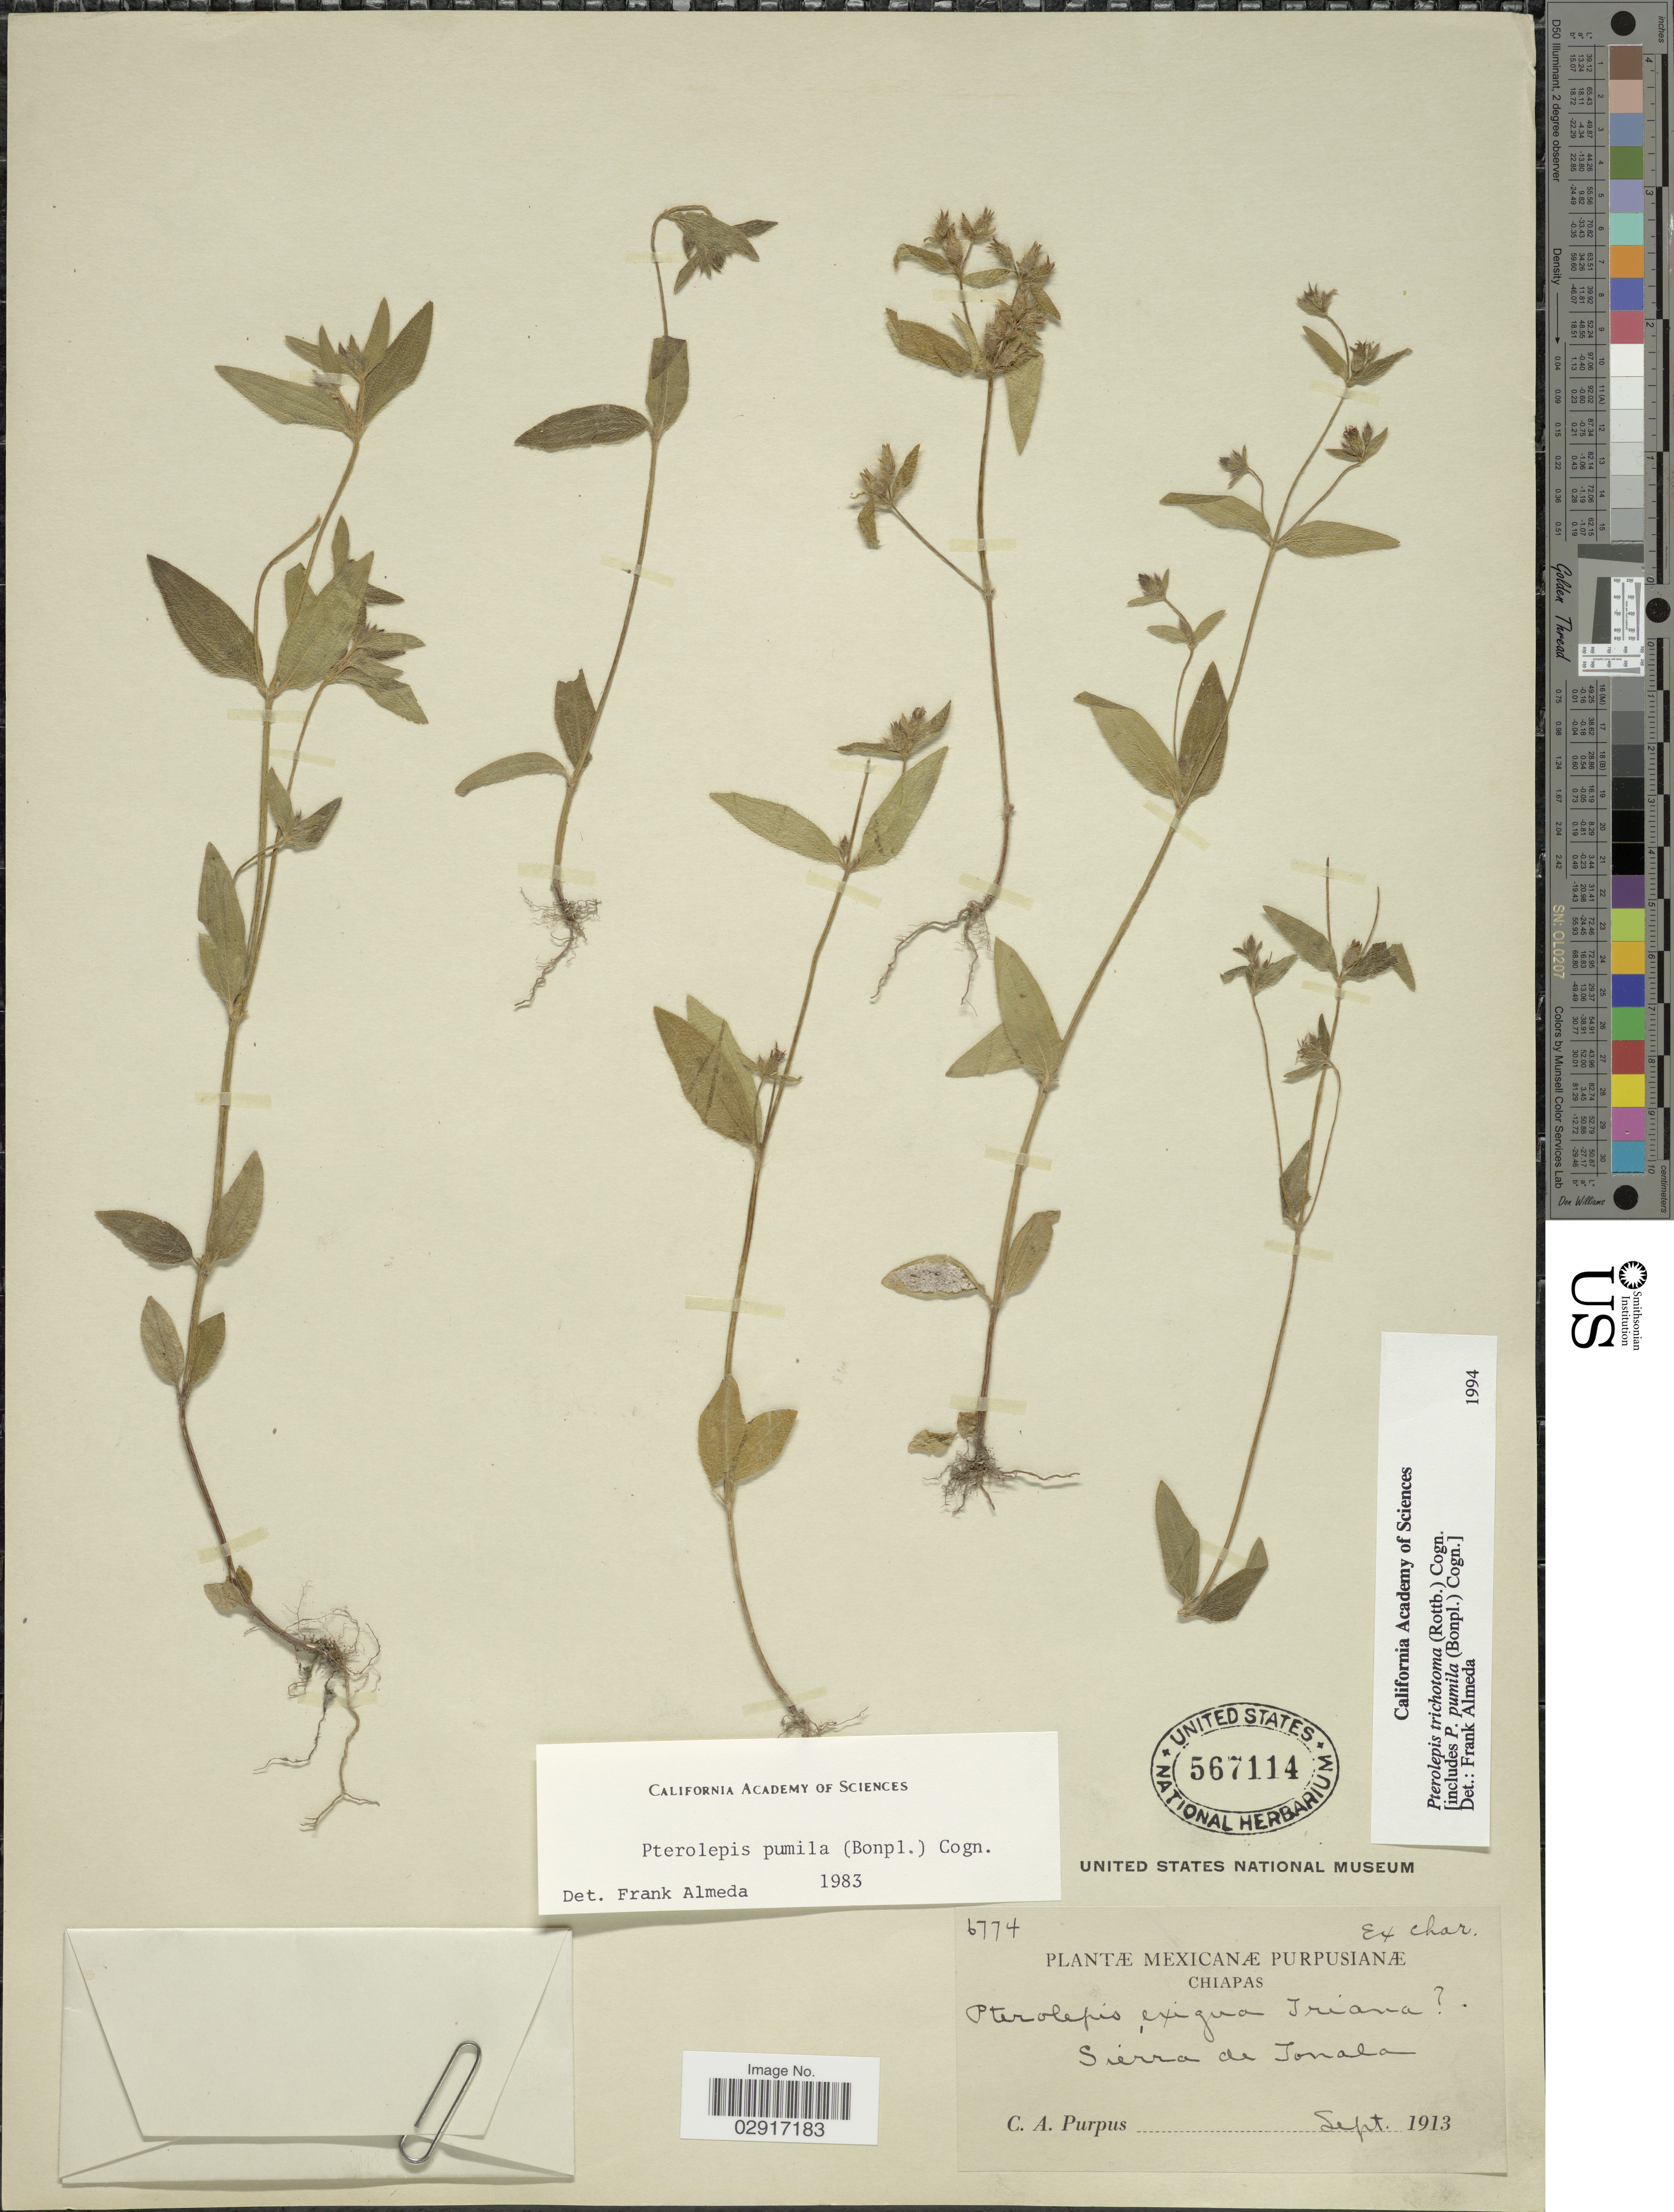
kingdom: Plantae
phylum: Tracheophyta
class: Magnoliopsida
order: Myrtales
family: Melastomataceae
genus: Pterolepis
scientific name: Pterolepis trichotoma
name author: (Rottb.) Cogn.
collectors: C. A. Purpus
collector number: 6774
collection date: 1913-09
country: Mexico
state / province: Chiapas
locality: Sierra de Tonala.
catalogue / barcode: US 567114